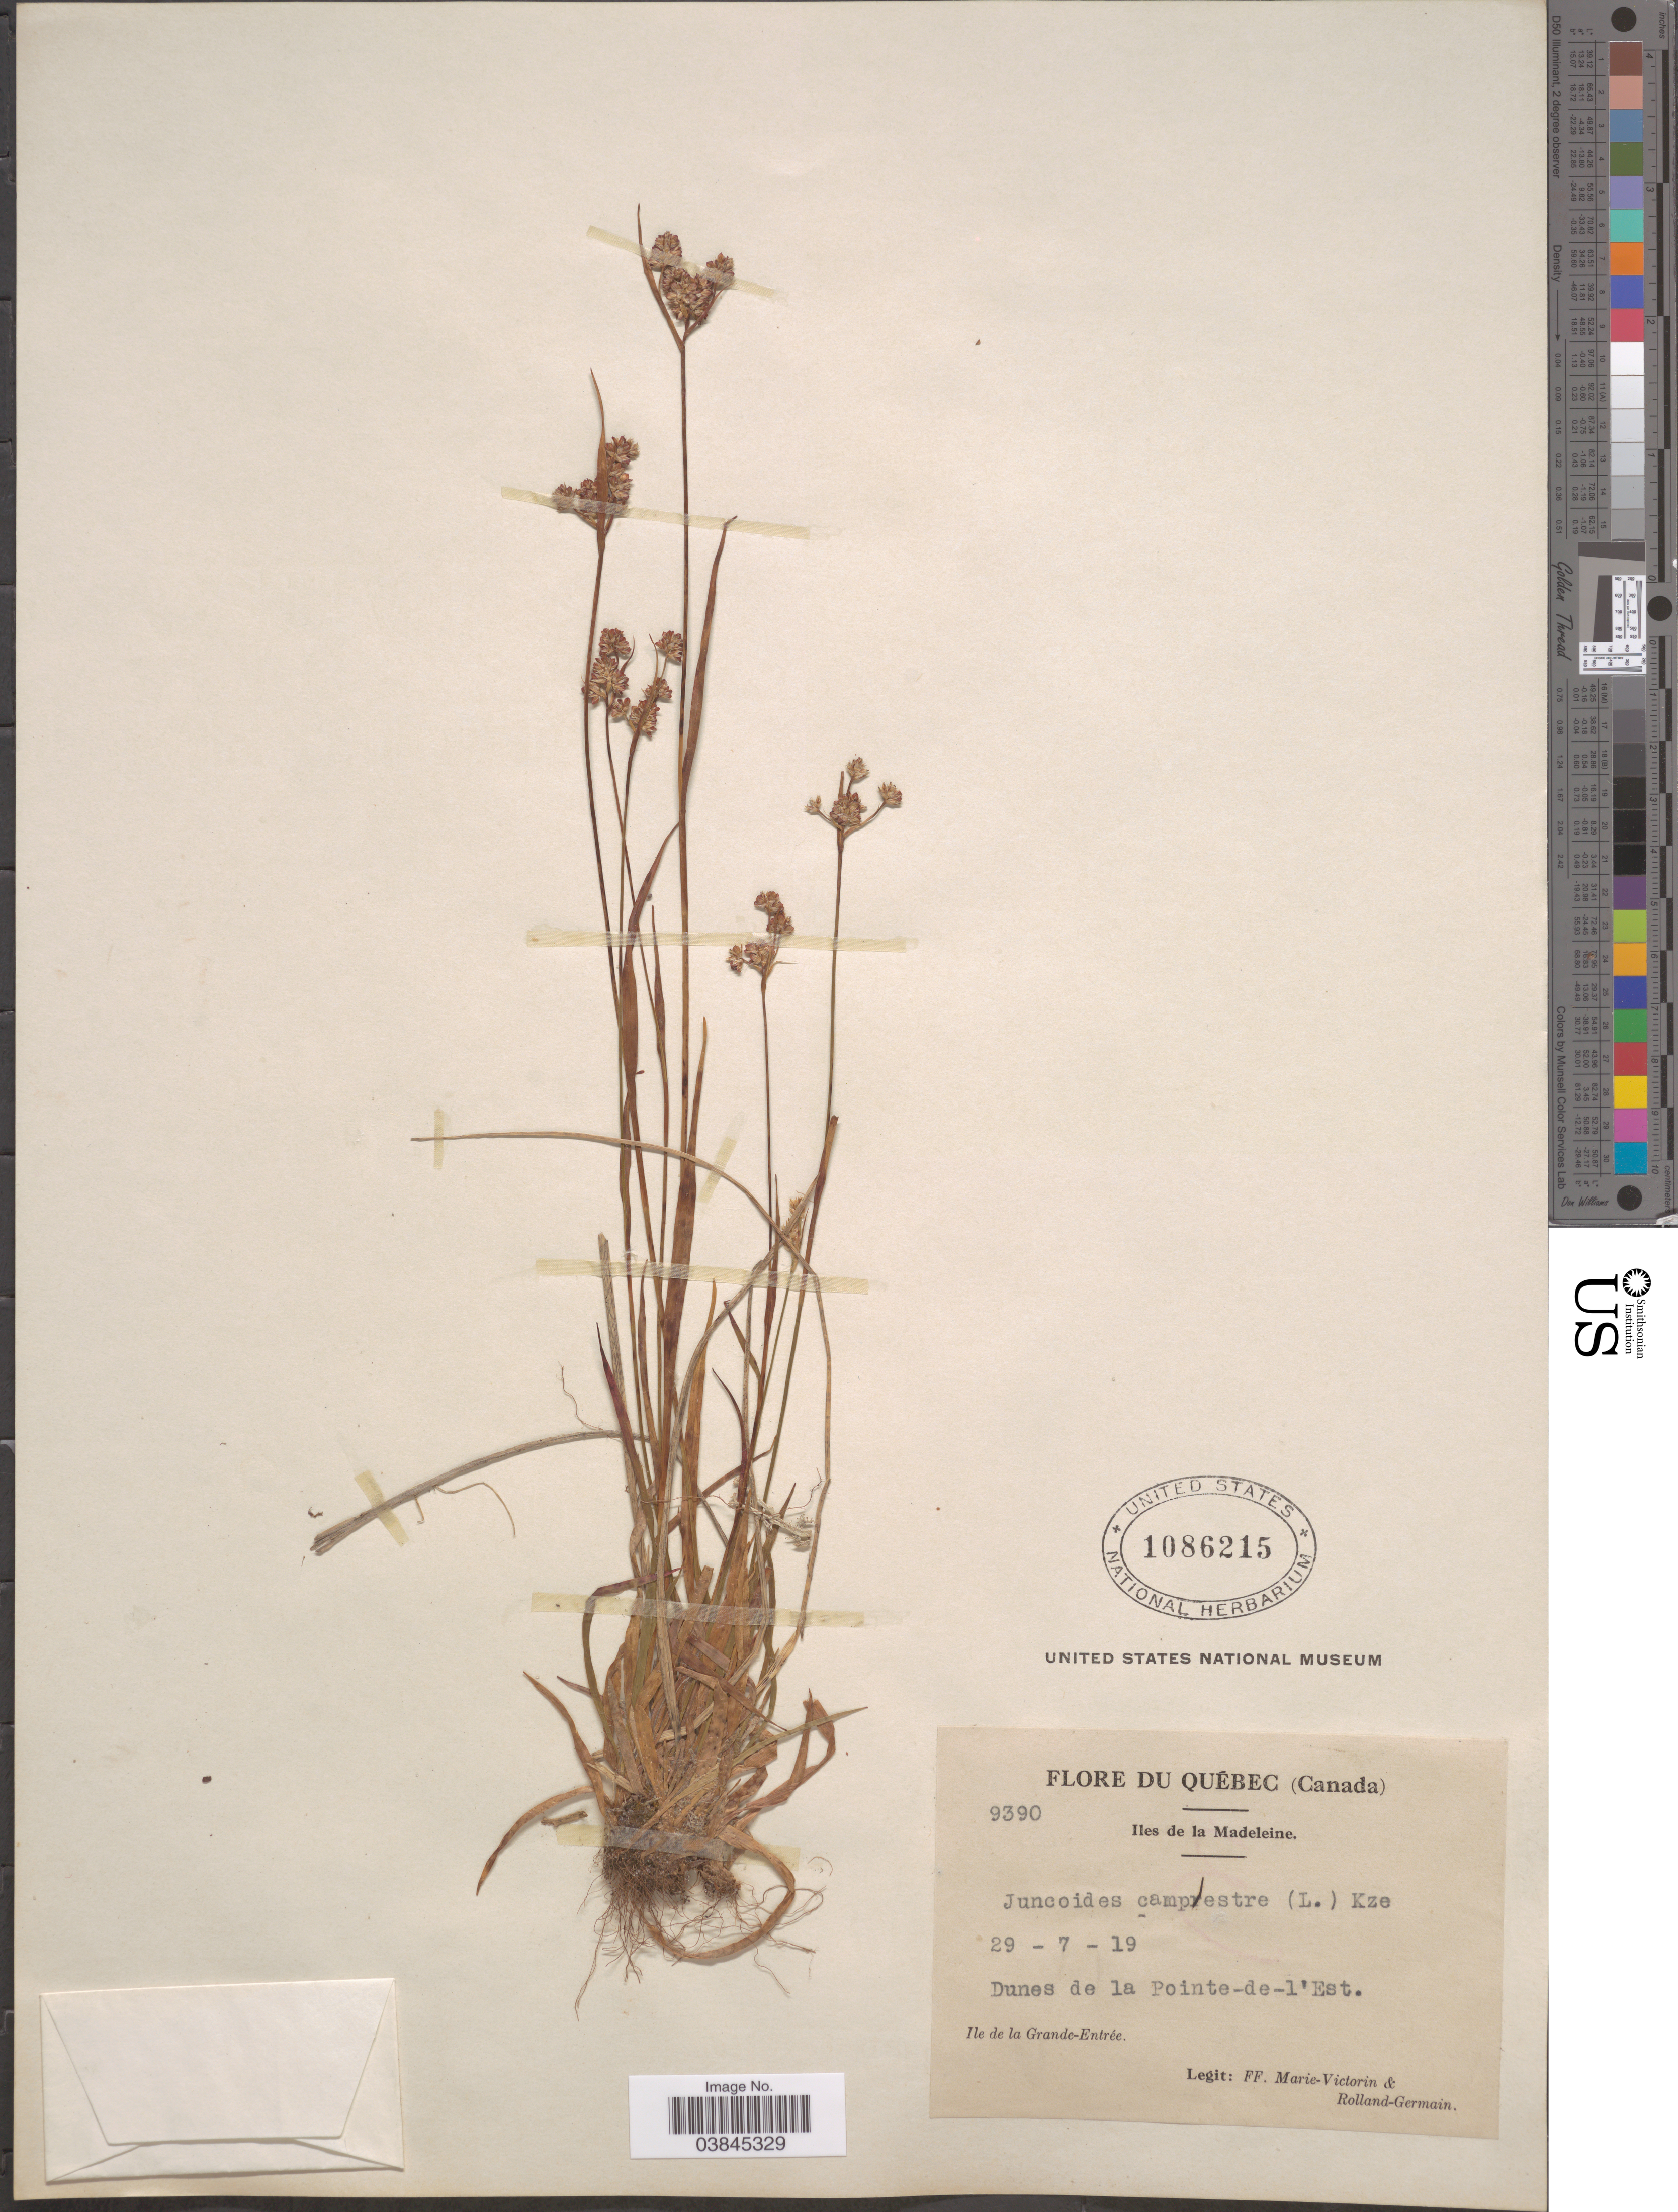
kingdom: Plantae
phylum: Tracheophyta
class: Liliopsida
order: Poales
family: Juncaceae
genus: Luzula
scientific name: Luzula campestris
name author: (L.) DC.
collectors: F. Marie-Victorin & Rolland-Germain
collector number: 9390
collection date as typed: Transcribed d/m/y: 29/7/19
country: Canada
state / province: Quebec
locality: Iles de la Madeleine. Dunes de la Pointe-de-l'Est. Ile de la Grande-Entrée.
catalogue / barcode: US 1086215